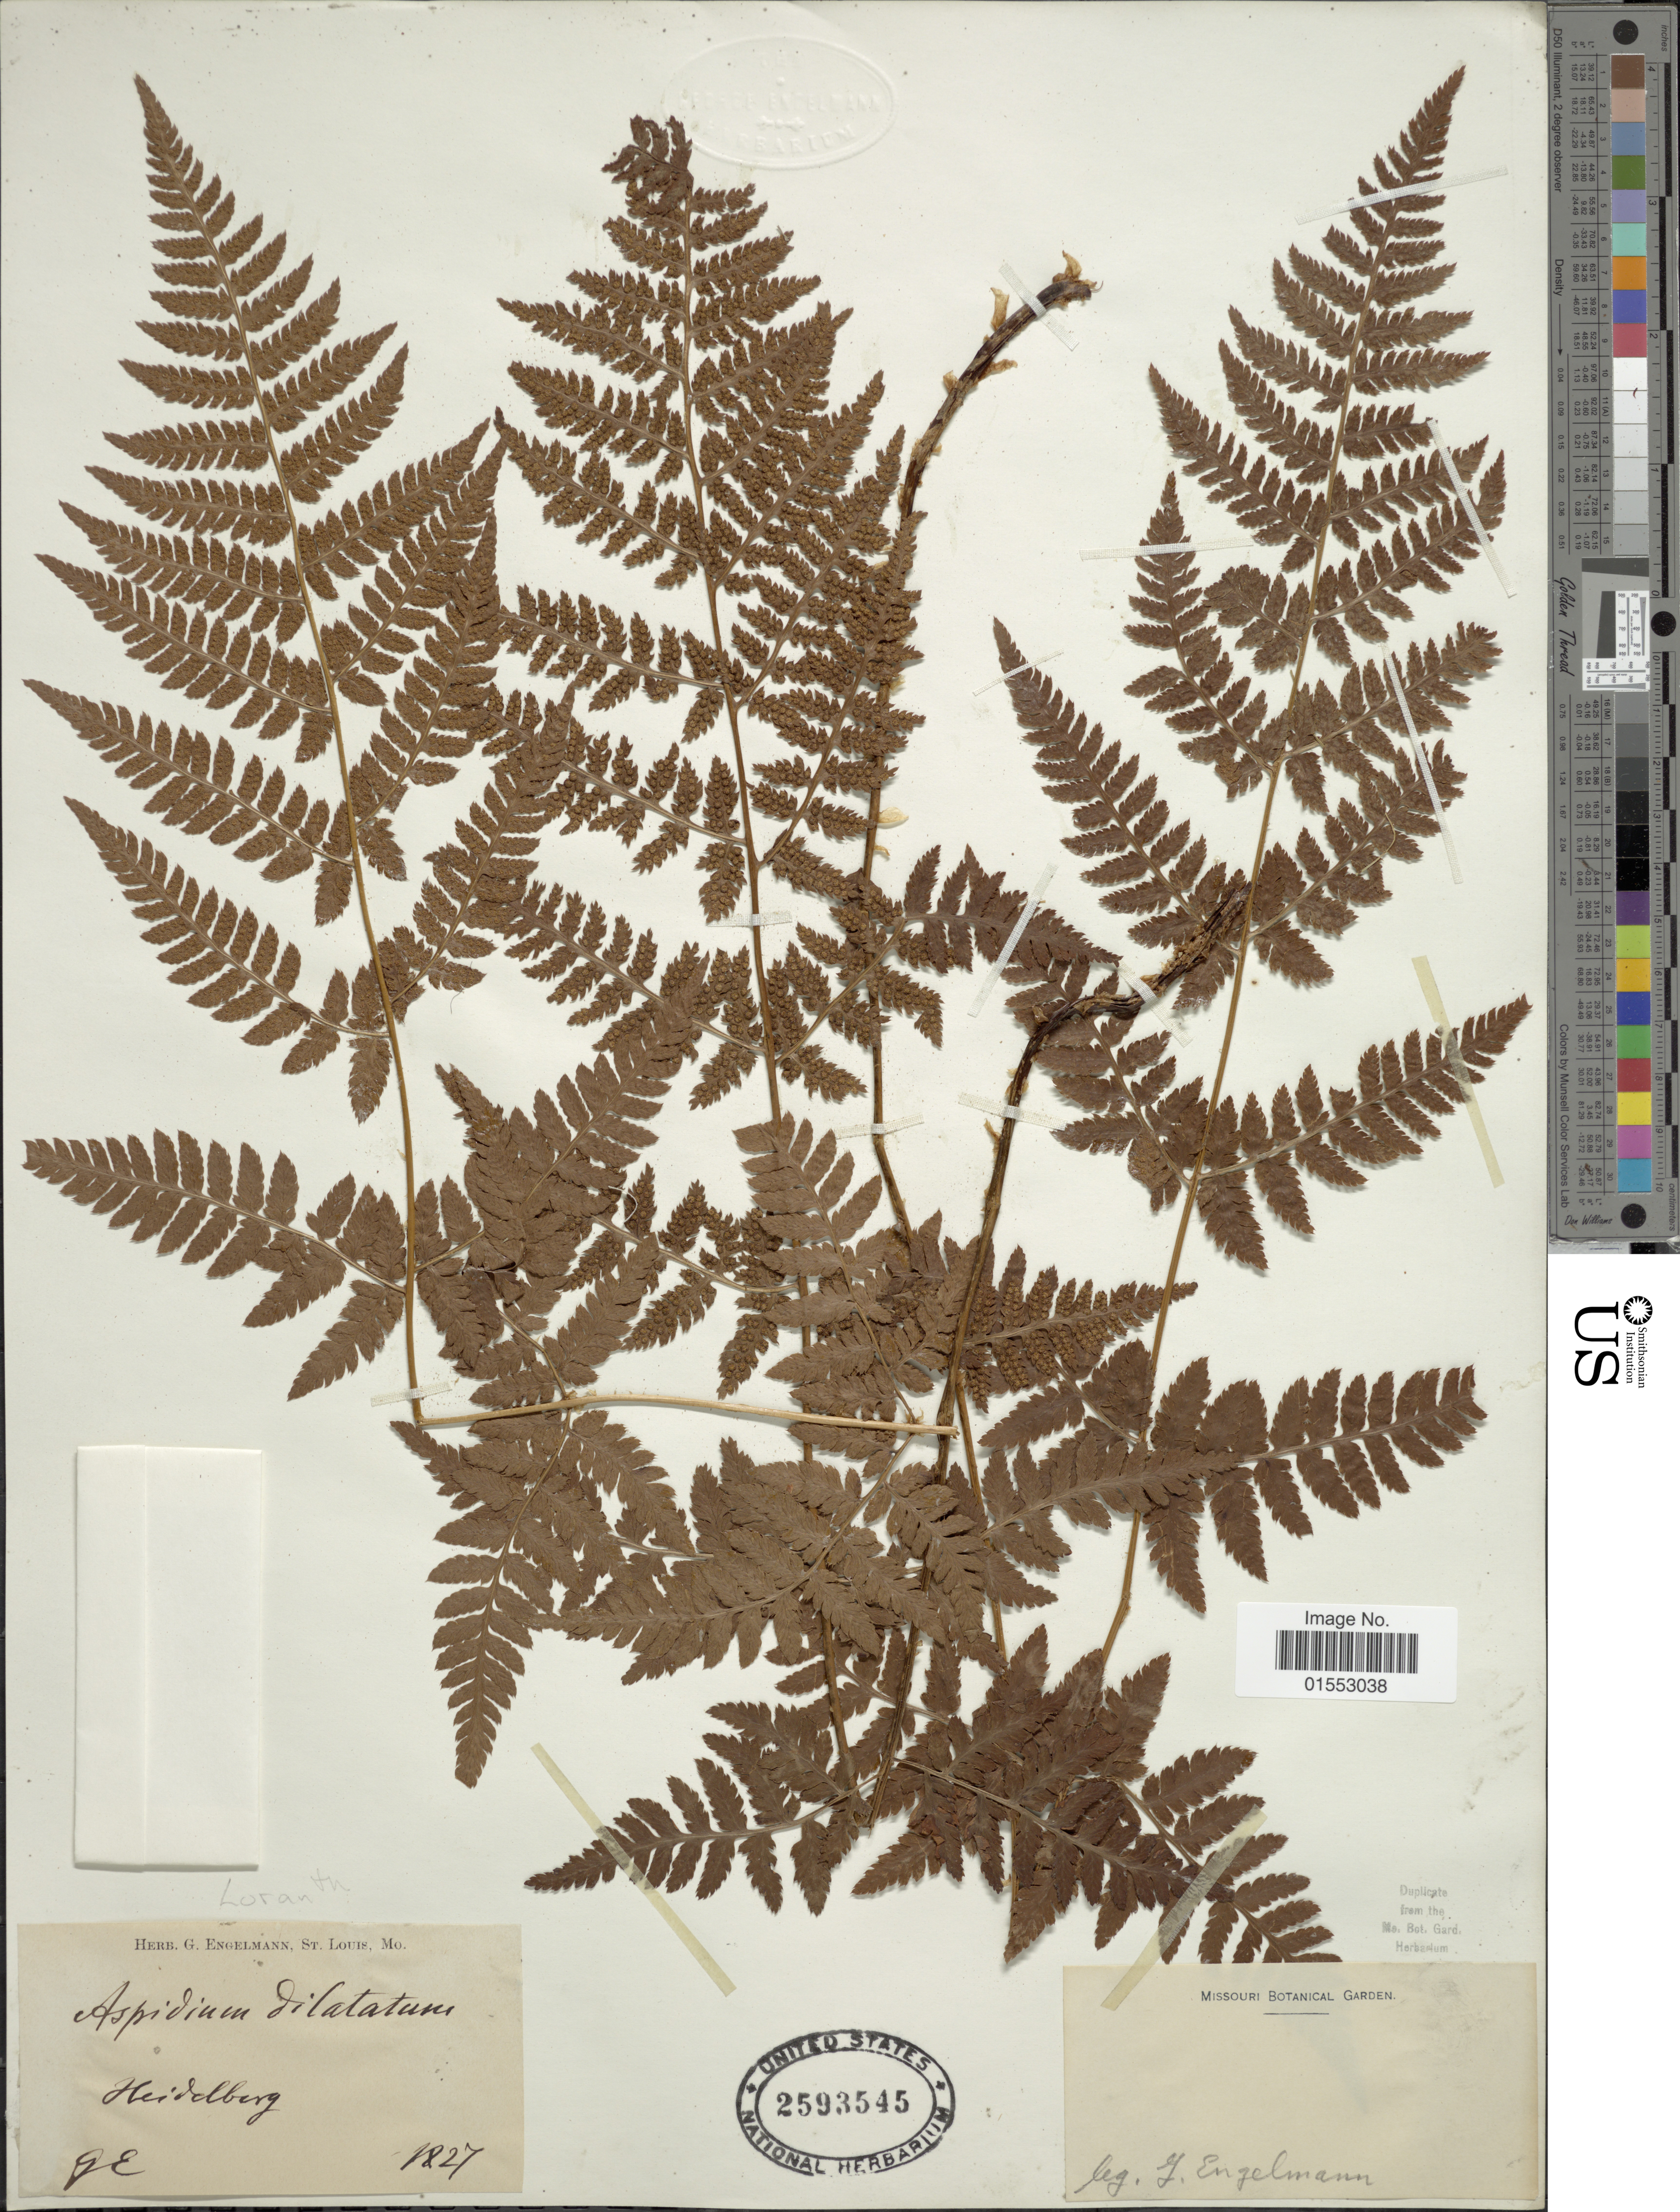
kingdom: Plantae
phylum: Tracheophyta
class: Polypodiopsida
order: Polypodiales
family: Dryopteridaceae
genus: Dryopteris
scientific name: Dryopteris carthusiana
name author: (Villars) H.P. Fuchs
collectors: G. Engelmann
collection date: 1827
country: Germany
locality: Hridelberg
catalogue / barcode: US 2593545